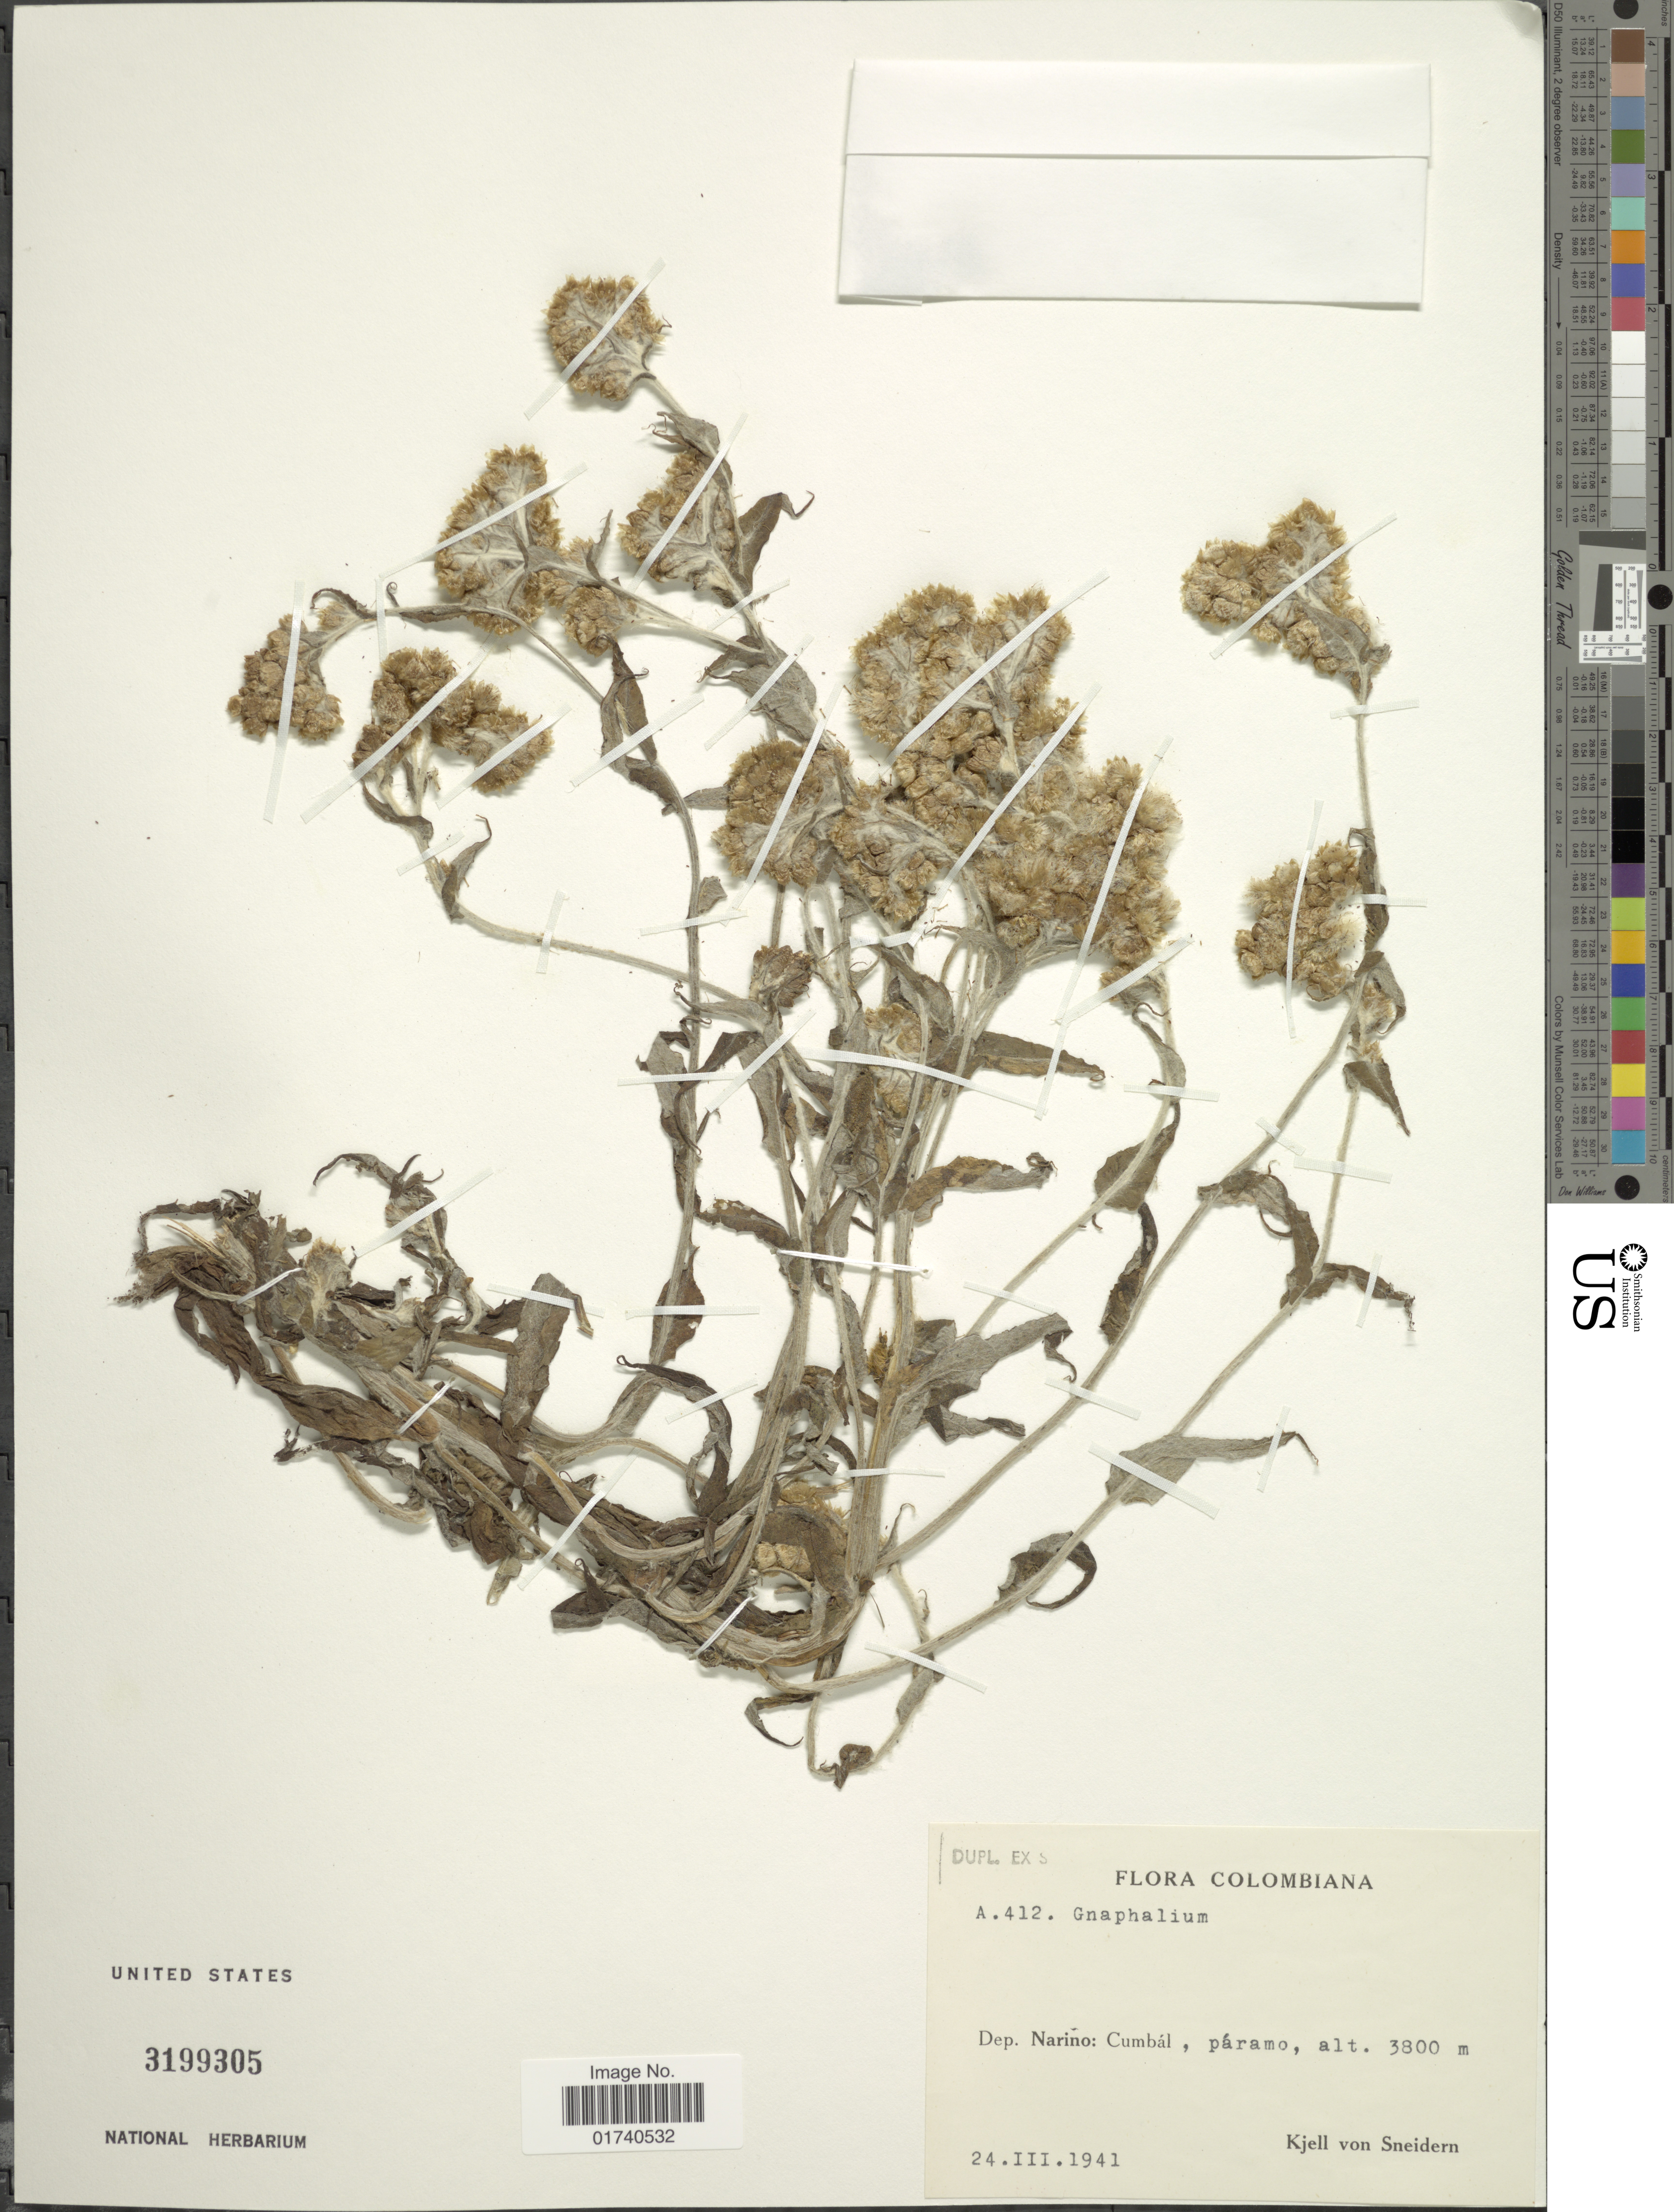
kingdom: Plantae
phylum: Tracheophyta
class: Magnoliopsida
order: Asterales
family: Asteraceae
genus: Pseudognaphalium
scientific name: Pseudognaphalium dombeyanum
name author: (DC.) Anderb.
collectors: K. von Sneidern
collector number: A412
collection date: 1941-03-24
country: Colombia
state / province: Nariño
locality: Dep. Narino: Cumbal, paramo.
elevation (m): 3800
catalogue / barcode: US 3199305